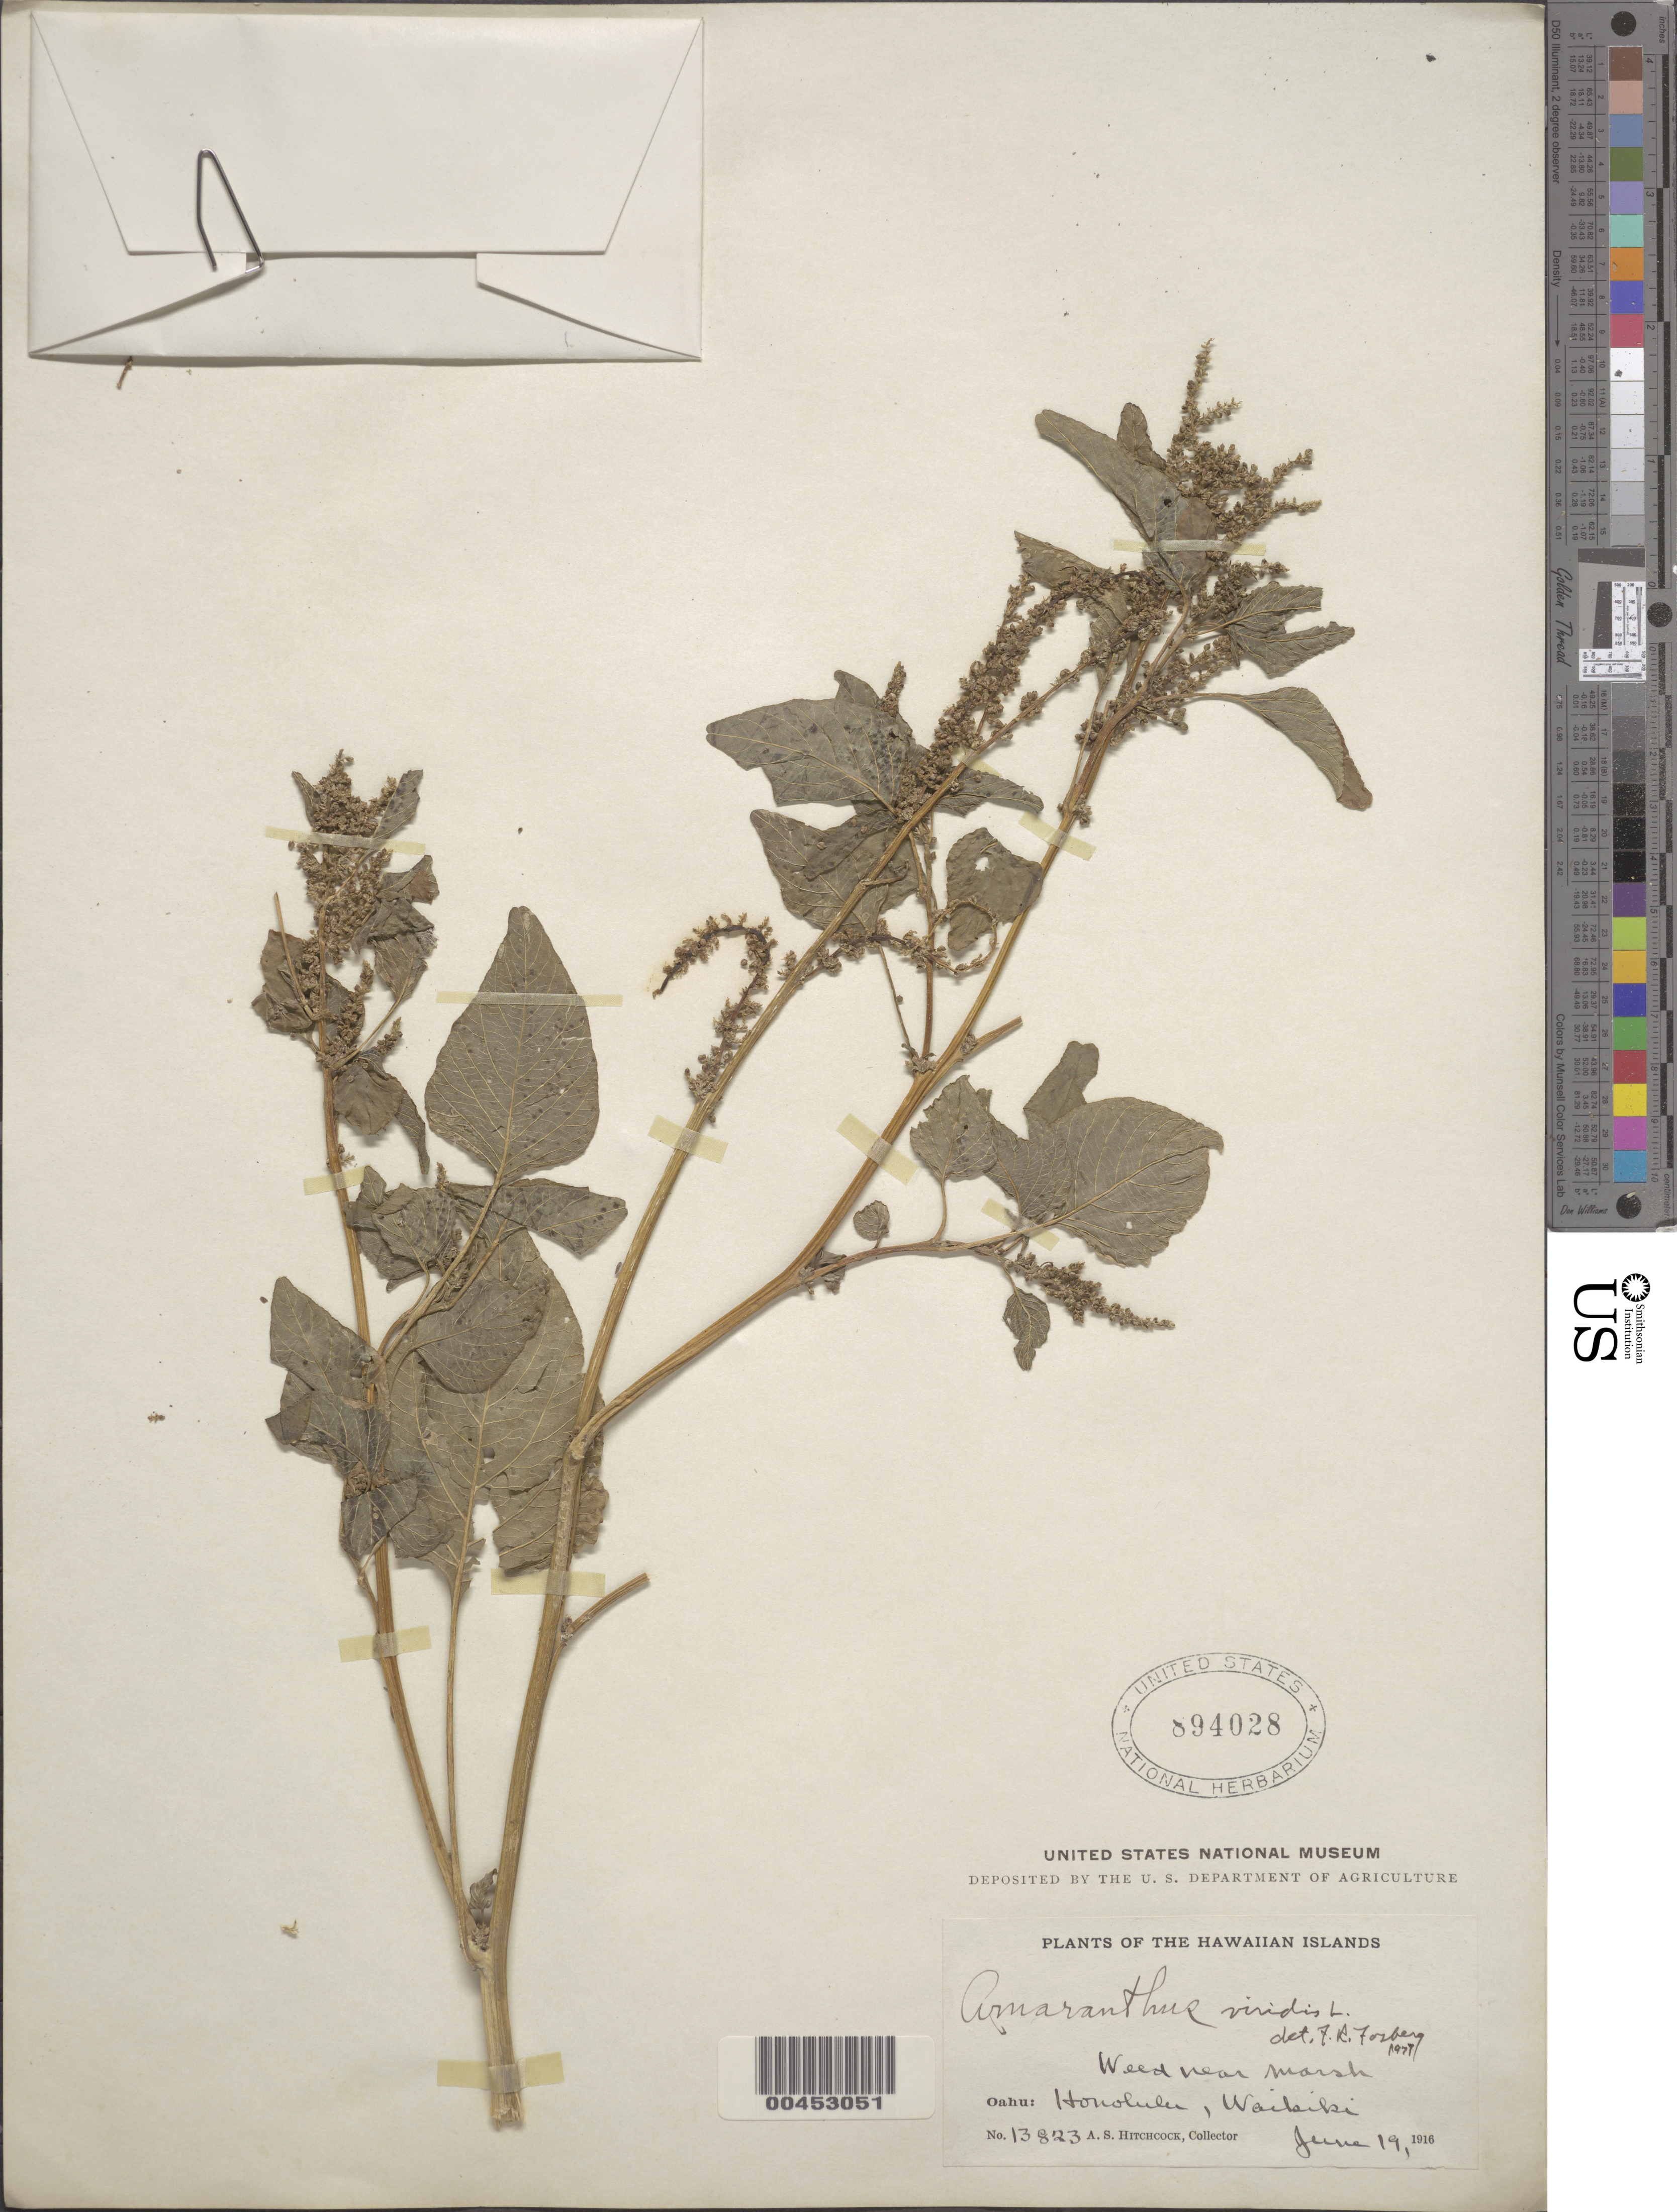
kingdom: Plantae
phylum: Tracheophyta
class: Magnoliopsida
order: Caryophyllales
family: Amaranthaceae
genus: Amaranthus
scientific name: Amaranthus viridis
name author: L.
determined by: Fosberg, F. R.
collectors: A. S. Hitchcock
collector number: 13823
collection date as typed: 19 Jun 1916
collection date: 1916-06-19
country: United States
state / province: Hawaii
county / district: Honolulu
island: Oahu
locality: Honolulu, Waikiki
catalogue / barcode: US 894028